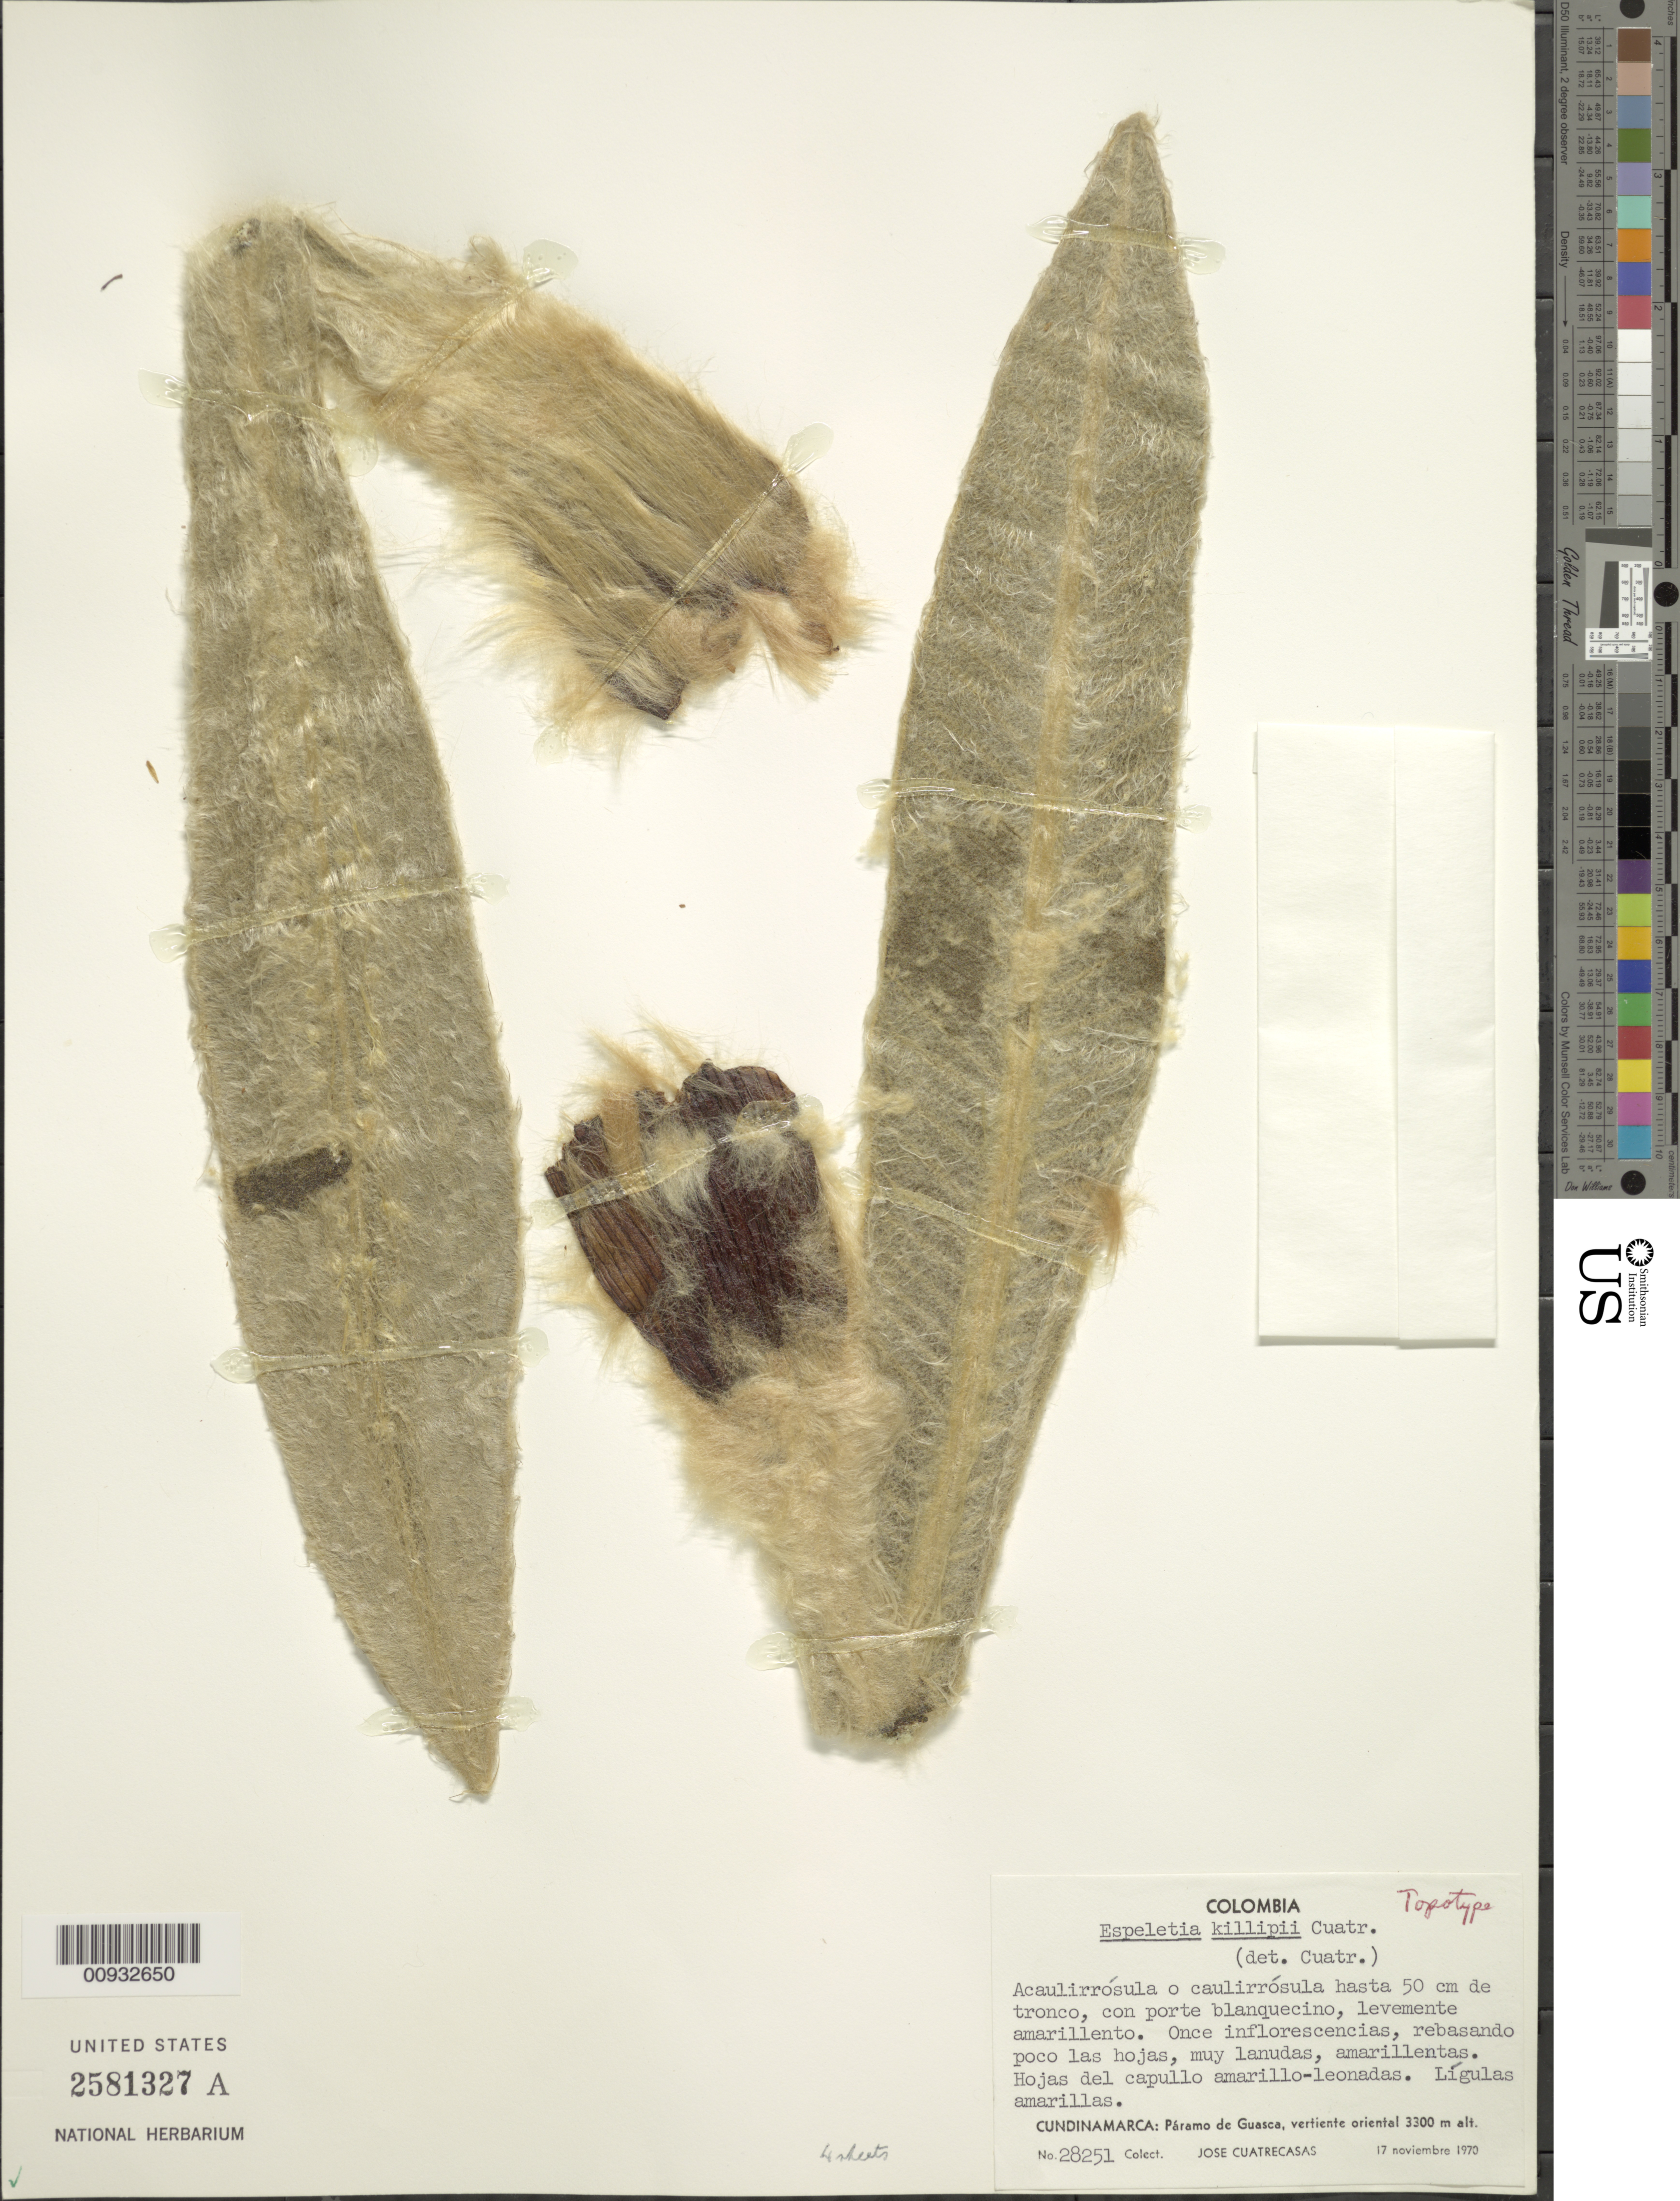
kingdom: Plantae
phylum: Tracheophyta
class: Magnoliopsida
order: Asterales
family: Asteraceae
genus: Espeletia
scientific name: Espeletia killipii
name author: Cuatrec.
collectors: J. Cuatrecasas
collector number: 28251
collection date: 1970-11-17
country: Colombia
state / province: Cundinamarca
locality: Paramo de Guasca, vertiente oriental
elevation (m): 3300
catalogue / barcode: US 2581327A